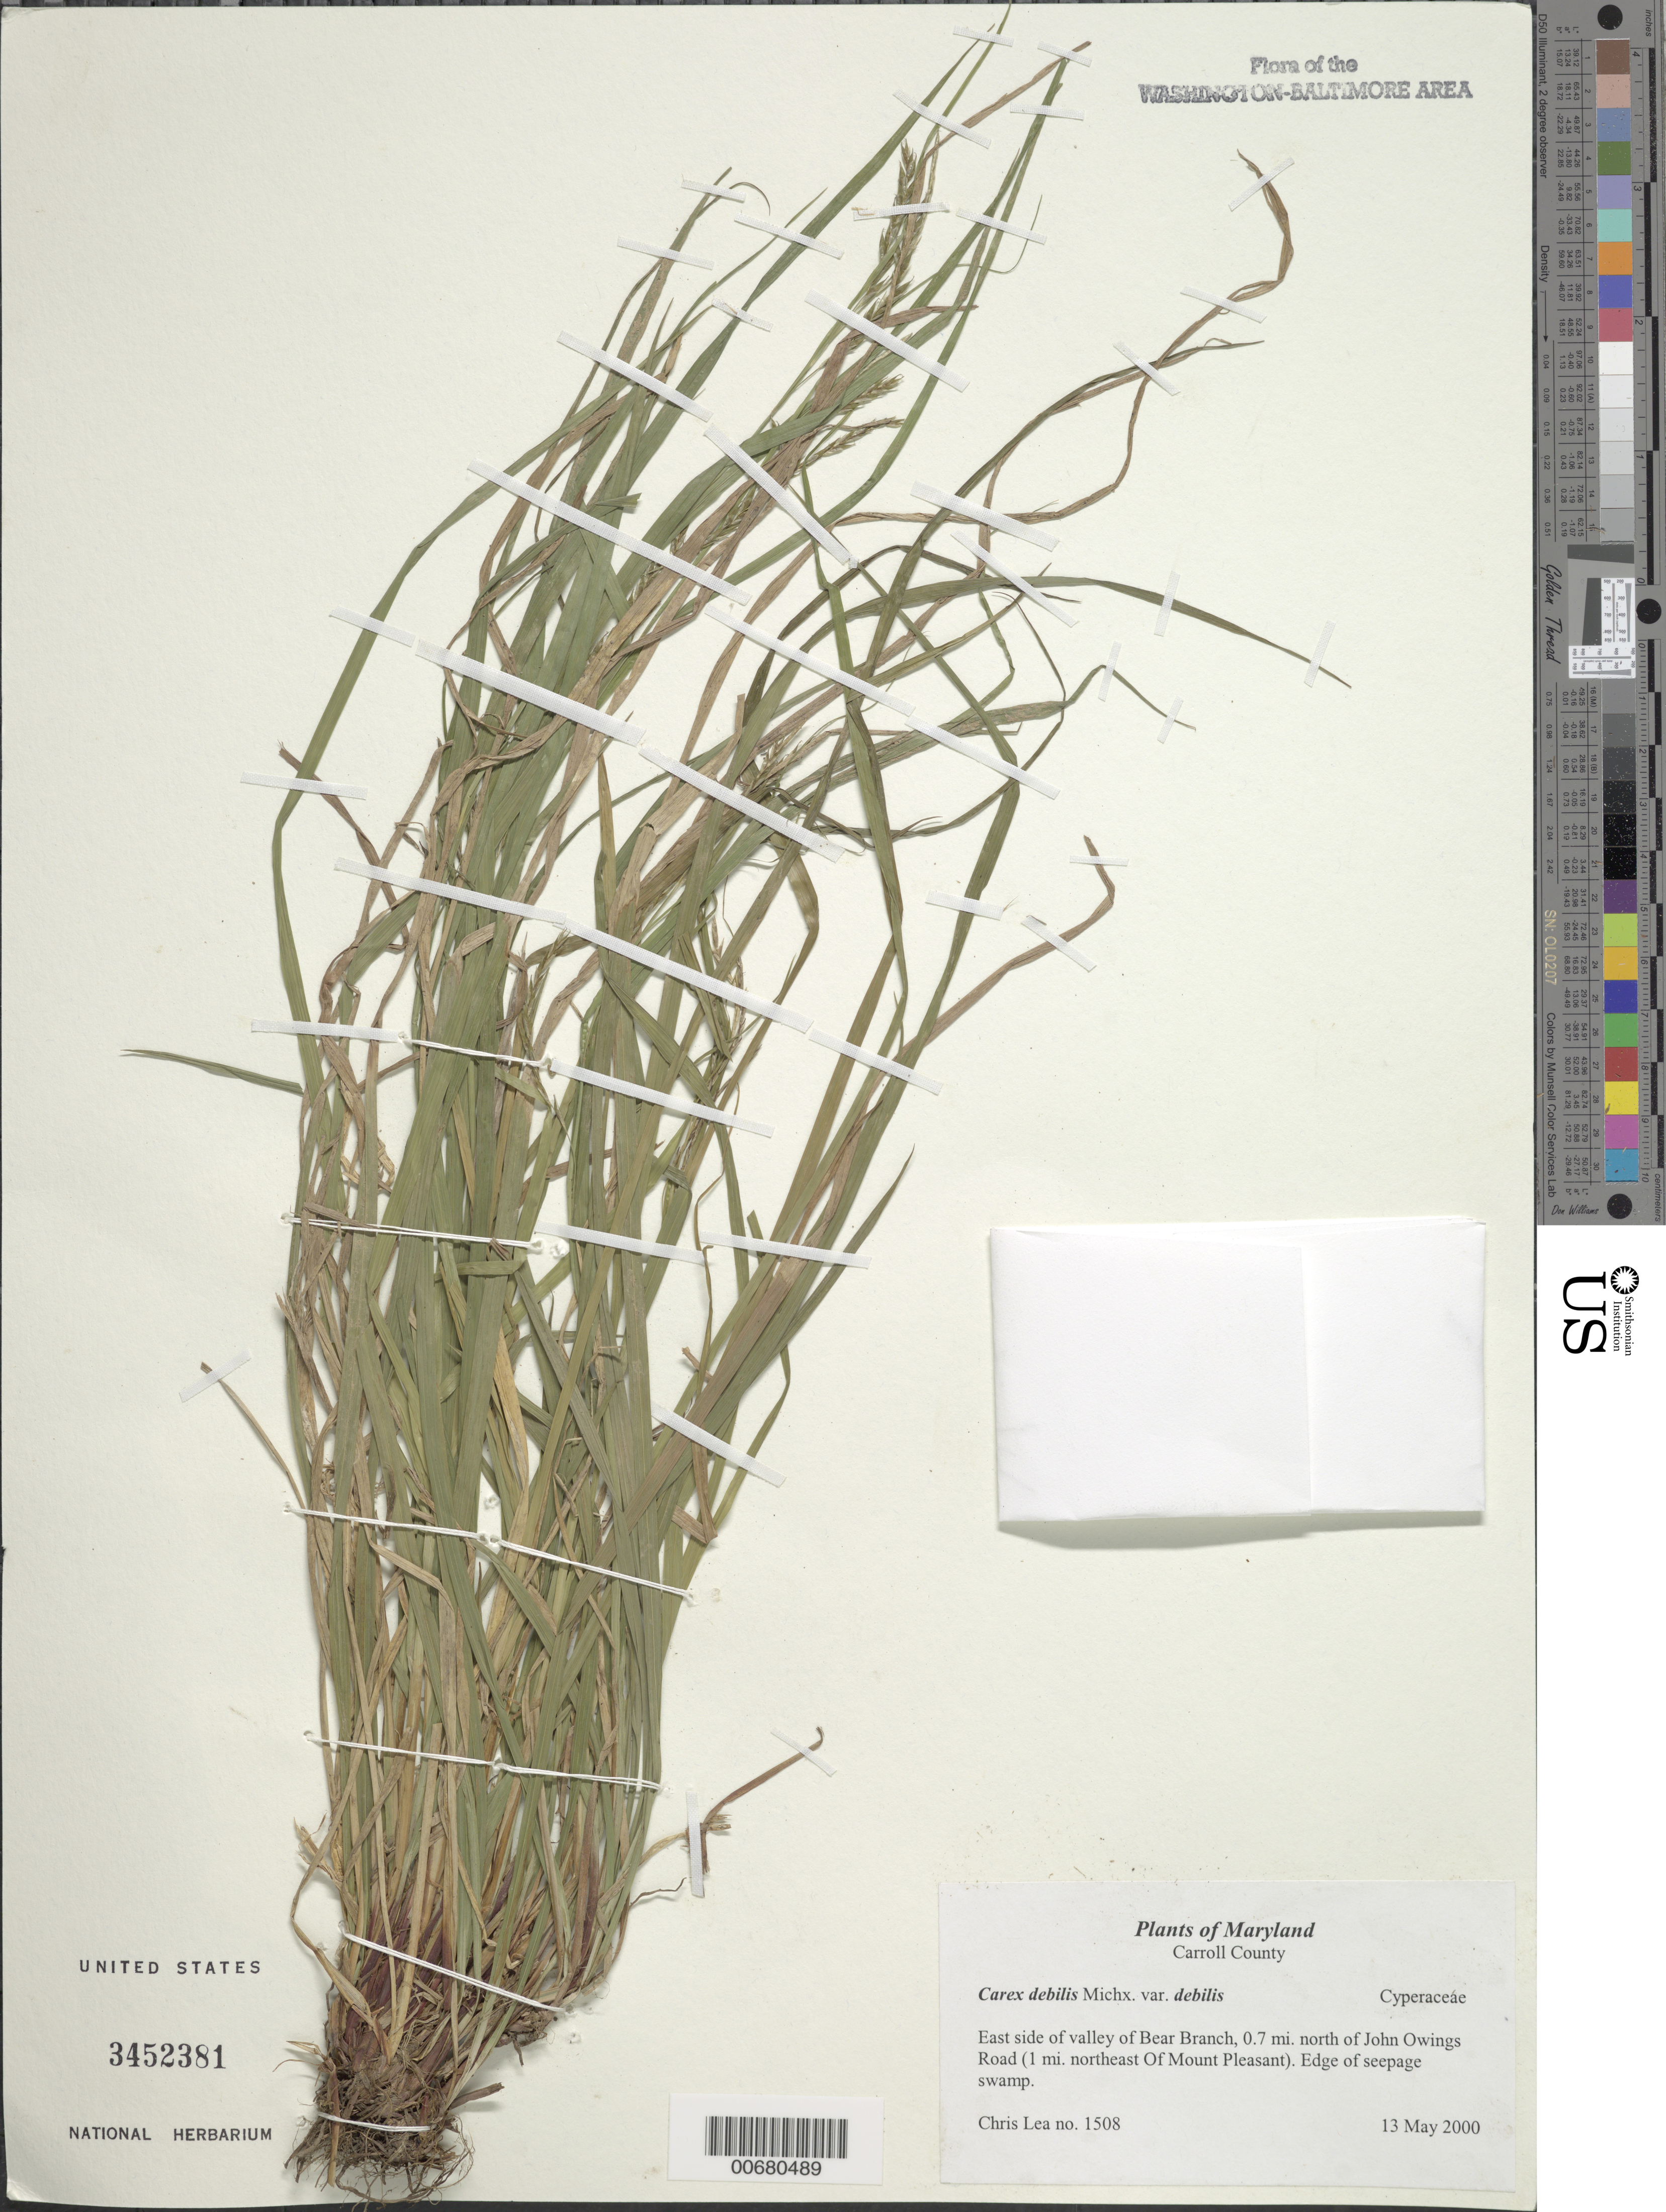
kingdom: Plantae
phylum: Tracheophyta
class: Liliopsida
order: Poales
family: Cyperaceae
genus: Carex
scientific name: Carex debilis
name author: Michx.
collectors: C. Lea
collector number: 1508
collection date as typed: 13 May 2000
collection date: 2000-05-13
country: United States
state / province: Maryland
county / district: Carroll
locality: East side of valley of Bear Branch, 0.7 mi. north of John Owings Road (1 mi. northeast of Mount Pleasant).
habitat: Edge of seepage swamp.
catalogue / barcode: US 3452381